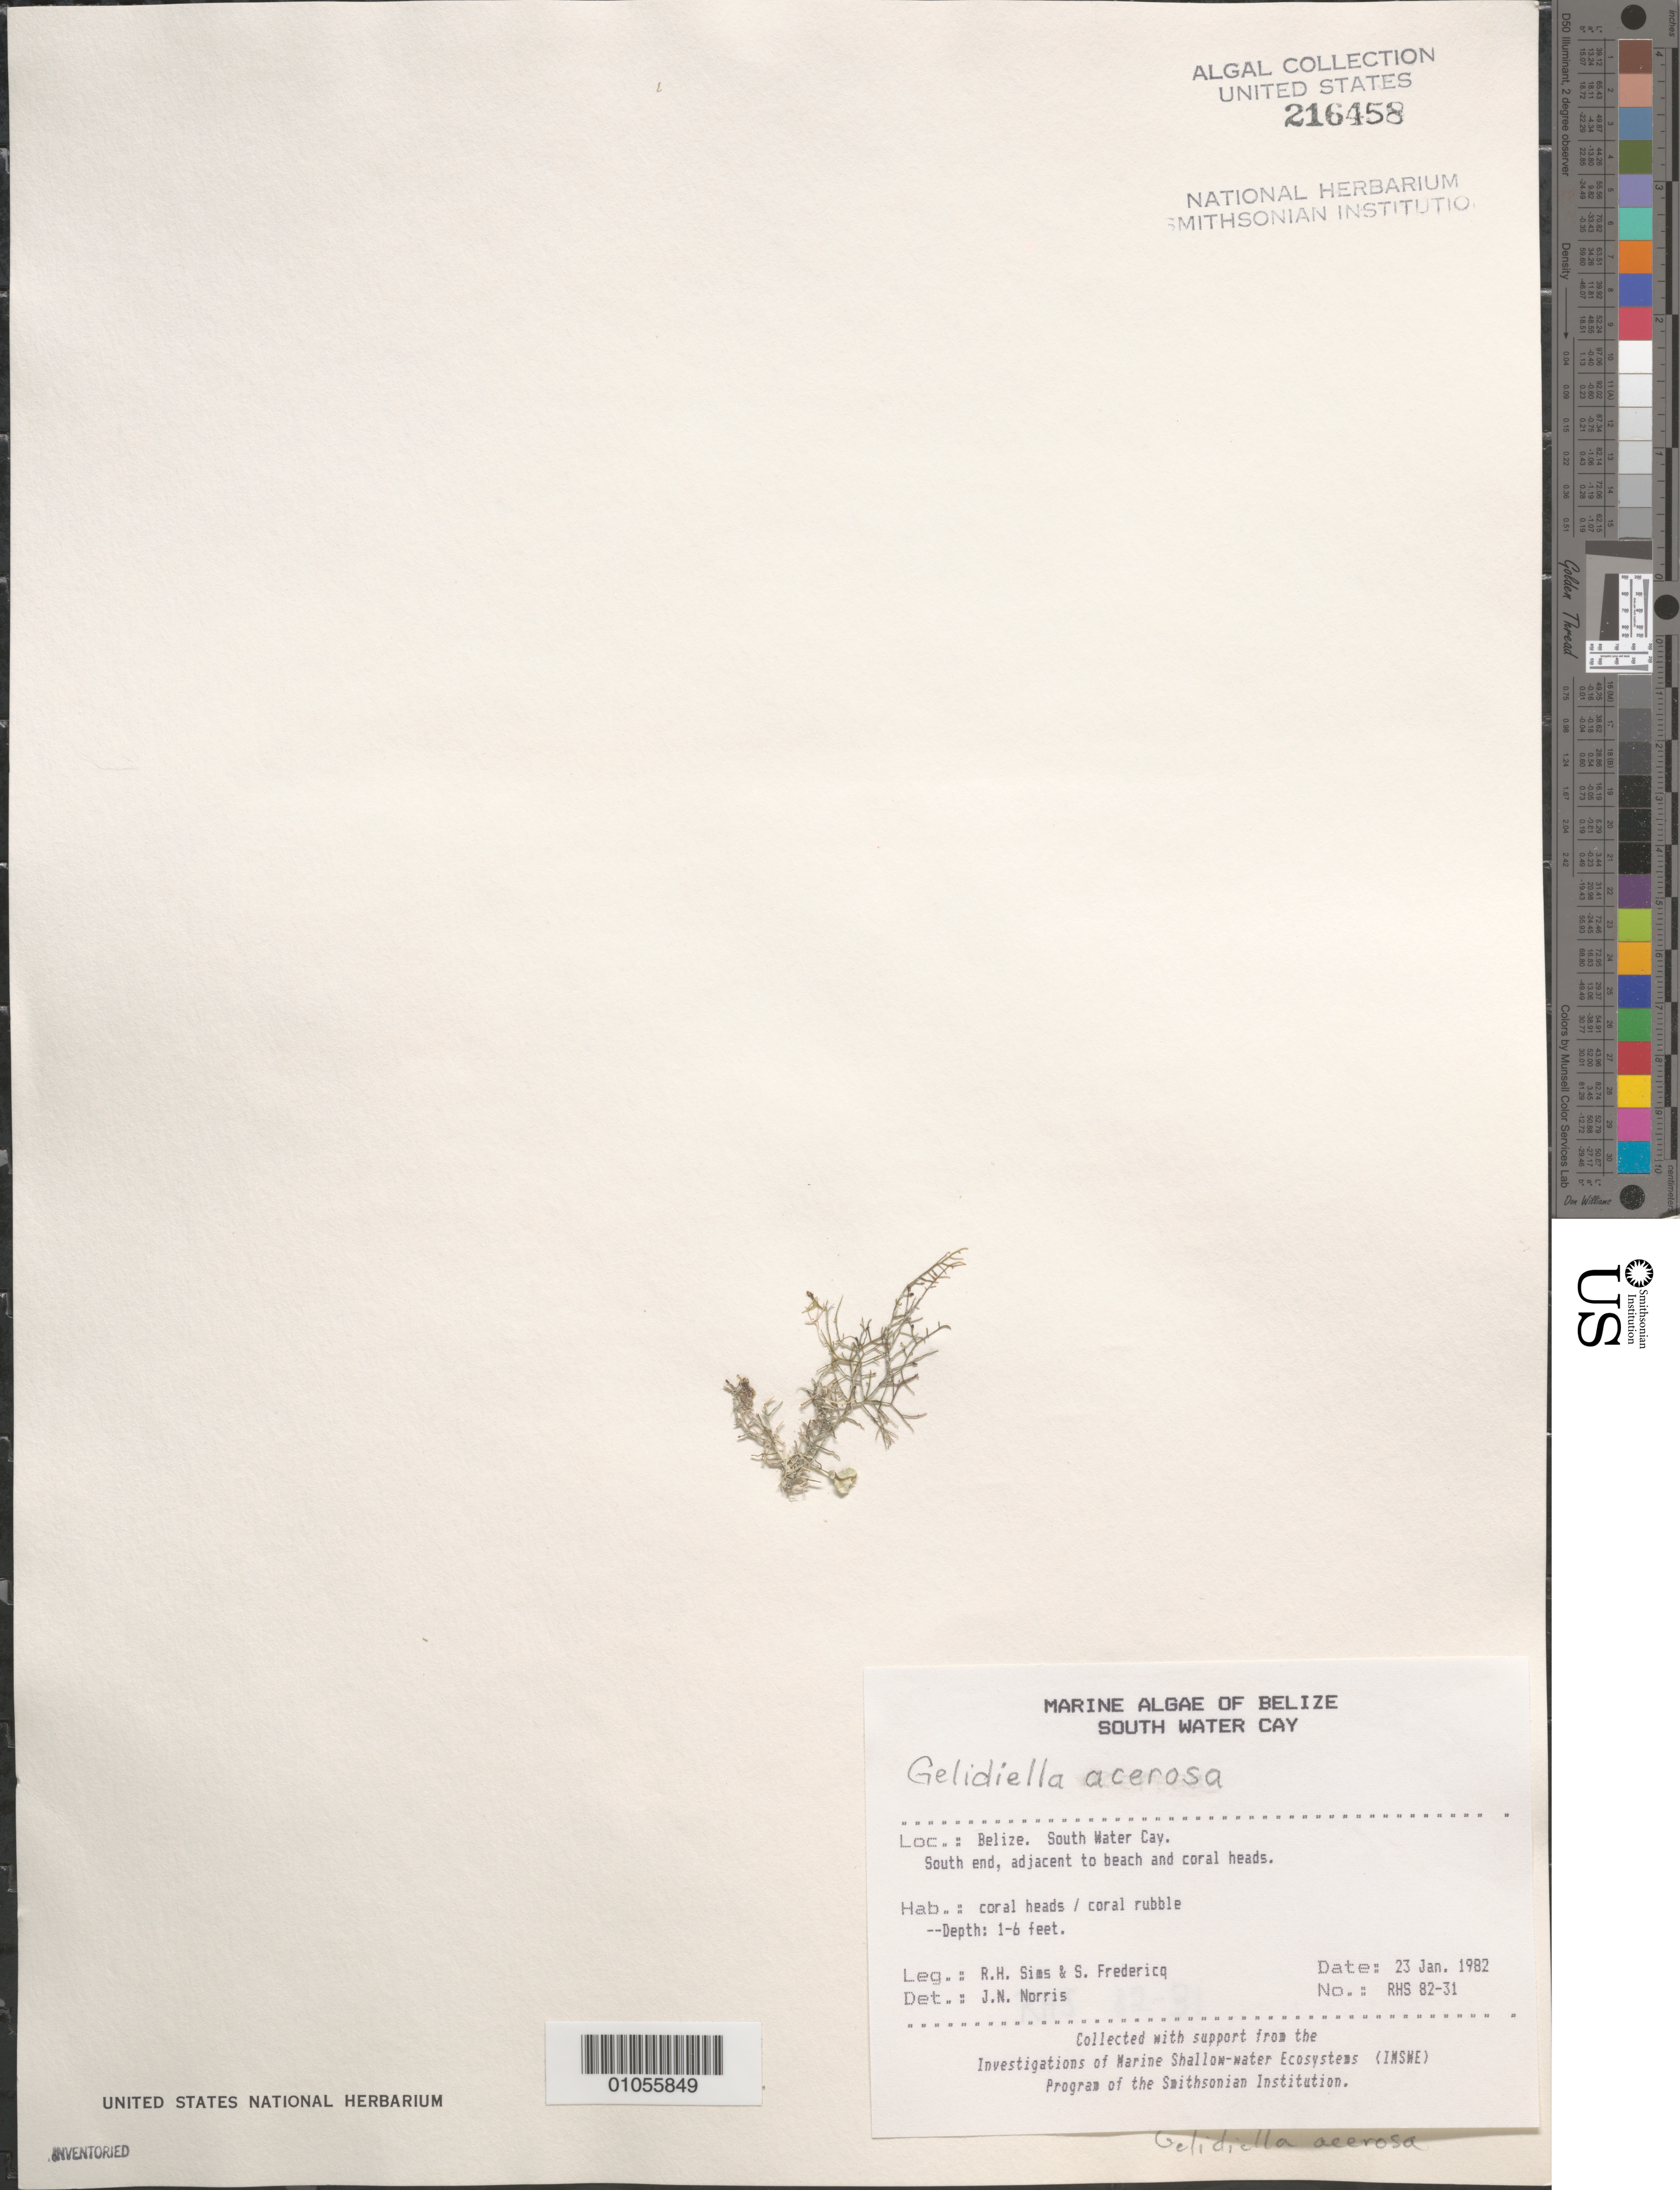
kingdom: Plantae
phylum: Rhodophyta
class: Florideophyceae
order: Gelidiales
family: Gelidiellaceae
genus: Gelidiella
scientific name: Gelidiella acerosa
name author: (Forssk.) Feldmann & G. Hamel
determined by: Norris, James N.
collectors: R. H. Sims & S. Fredericq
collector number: RHS 82-31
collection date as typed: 23 Jan 1982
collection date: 1982-01-23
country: Belize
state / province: Stann Creek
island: South Water Cay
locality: South end of cay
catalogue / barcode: US 216458